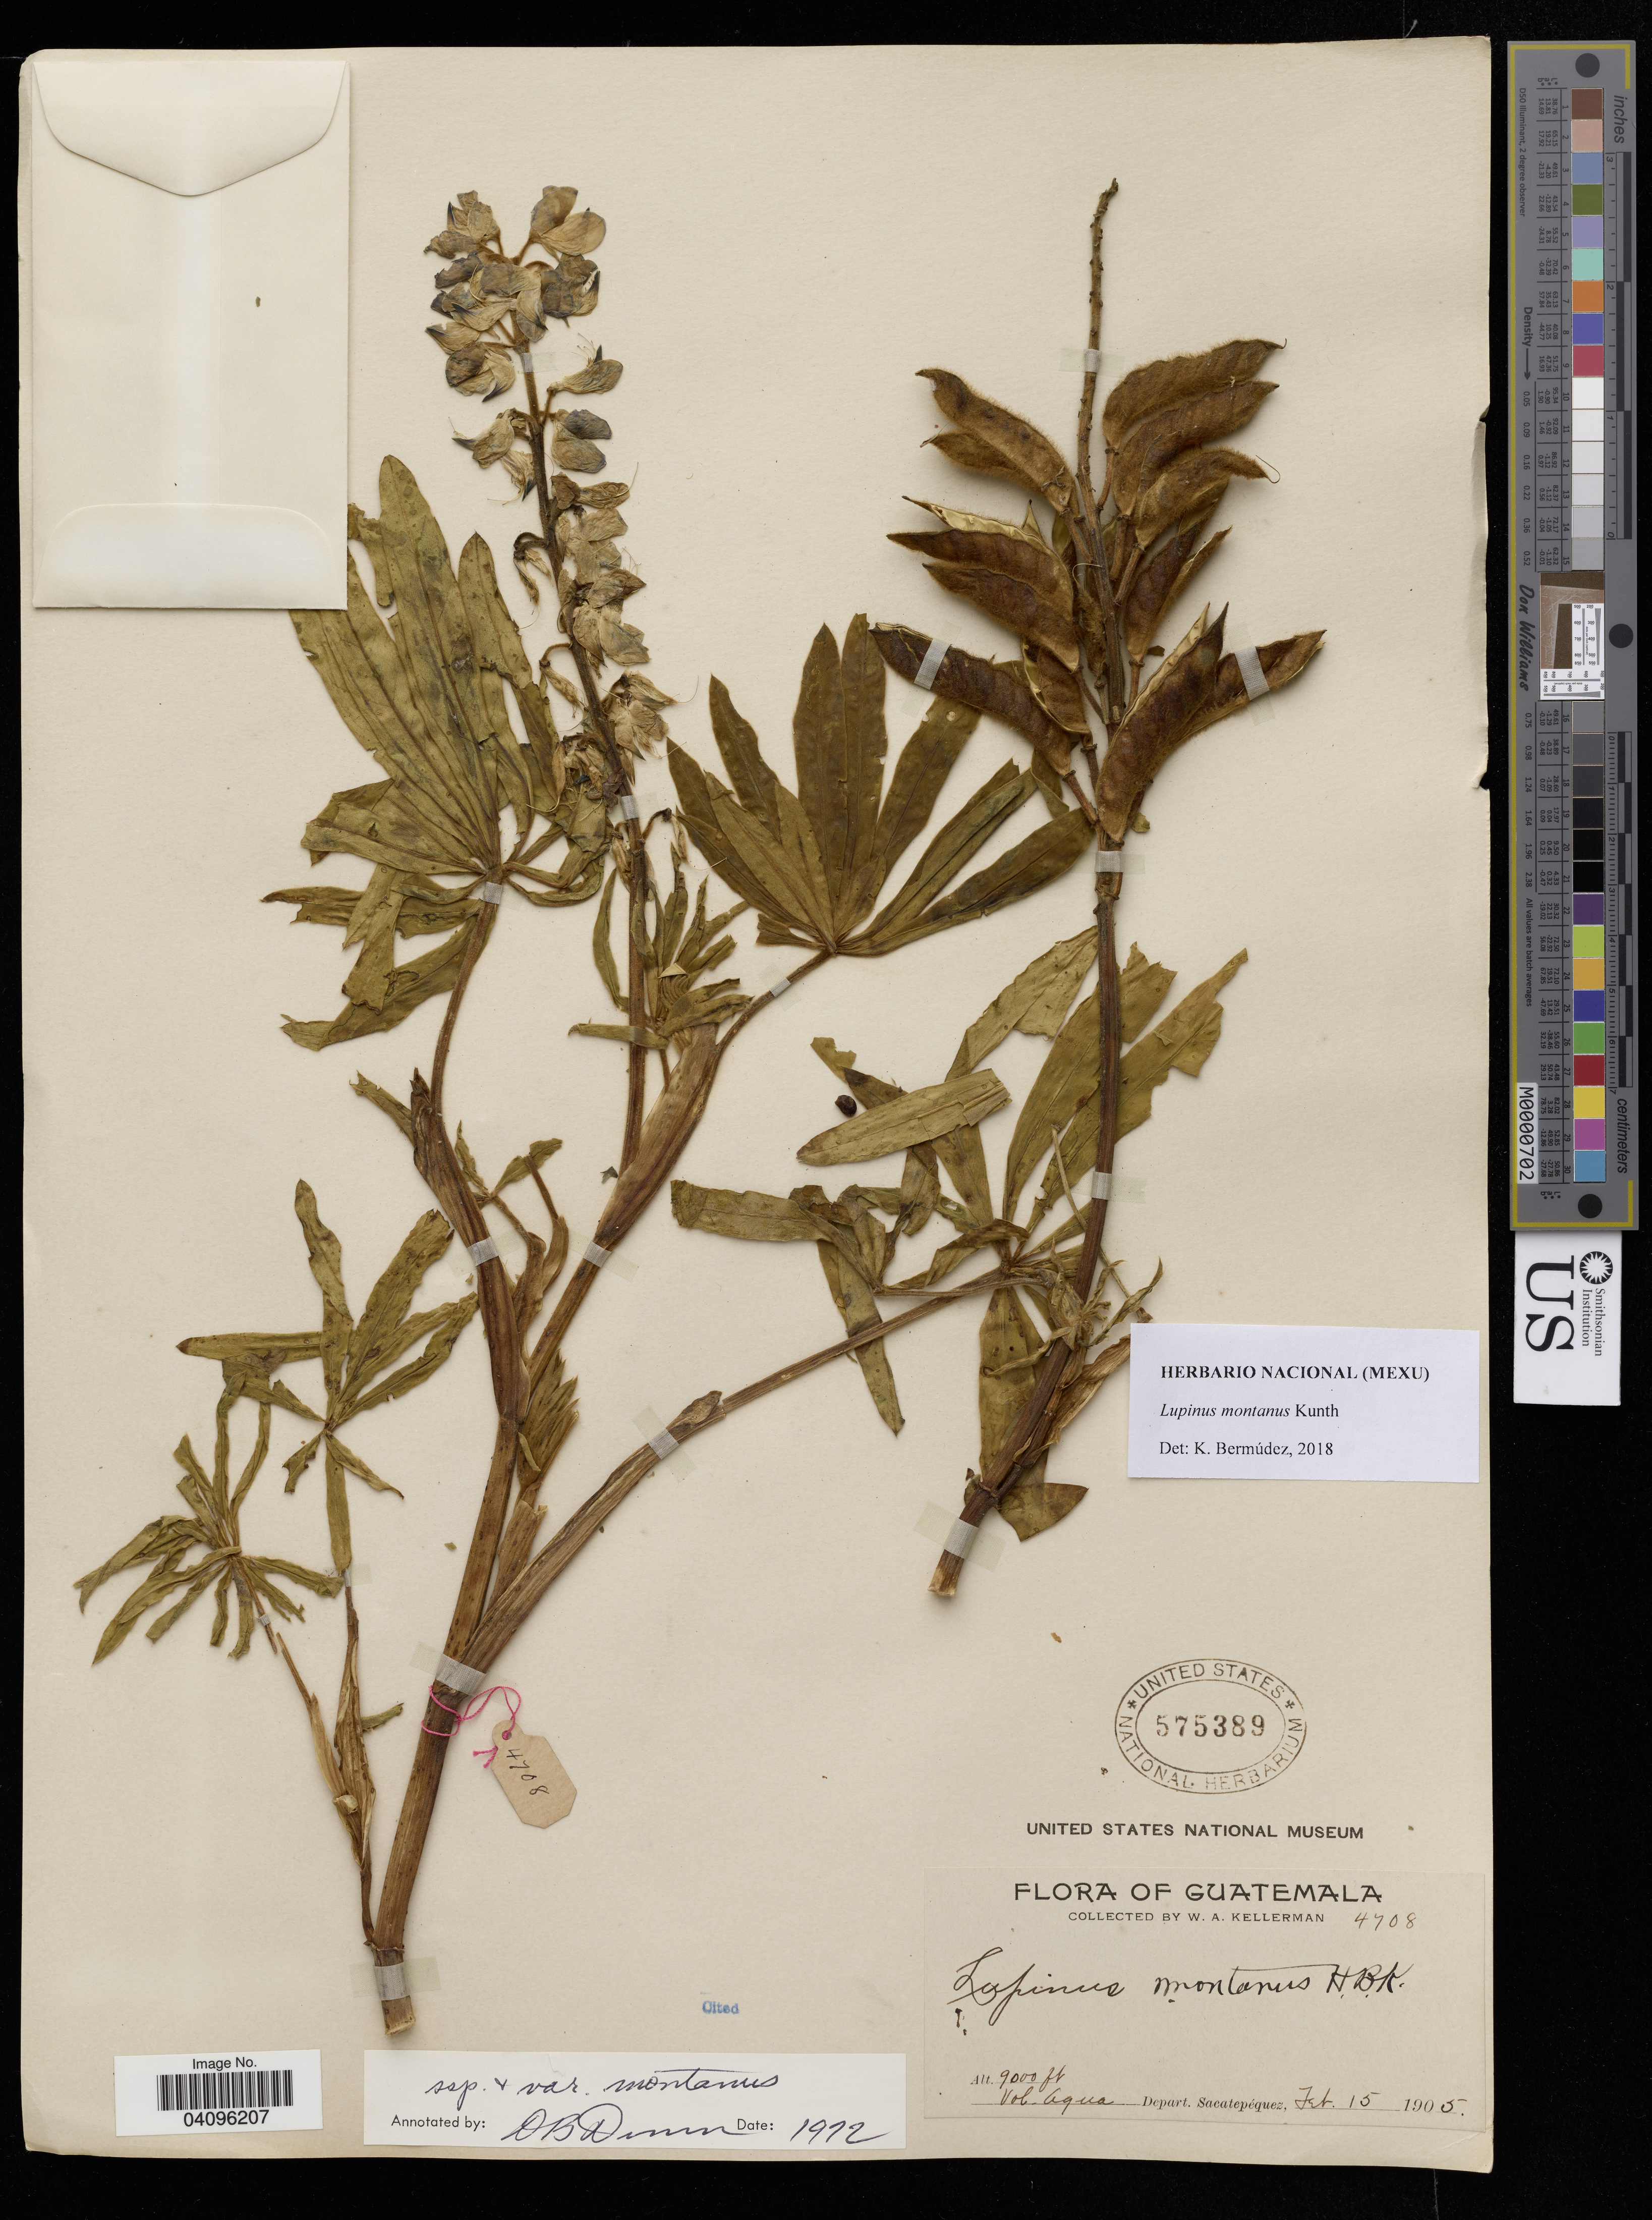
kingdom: Plantae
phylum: Tracheophyta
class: Magnoliopsida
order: Fabales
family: Fabaceae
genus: Lupinus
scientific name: Lupinus montanus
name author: Kunth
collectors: W. Kellerman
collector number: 4708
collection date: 1905-02-15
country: Guatemala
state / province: Sacatepequez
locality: Vol. Aqua.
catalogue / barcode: US 575389